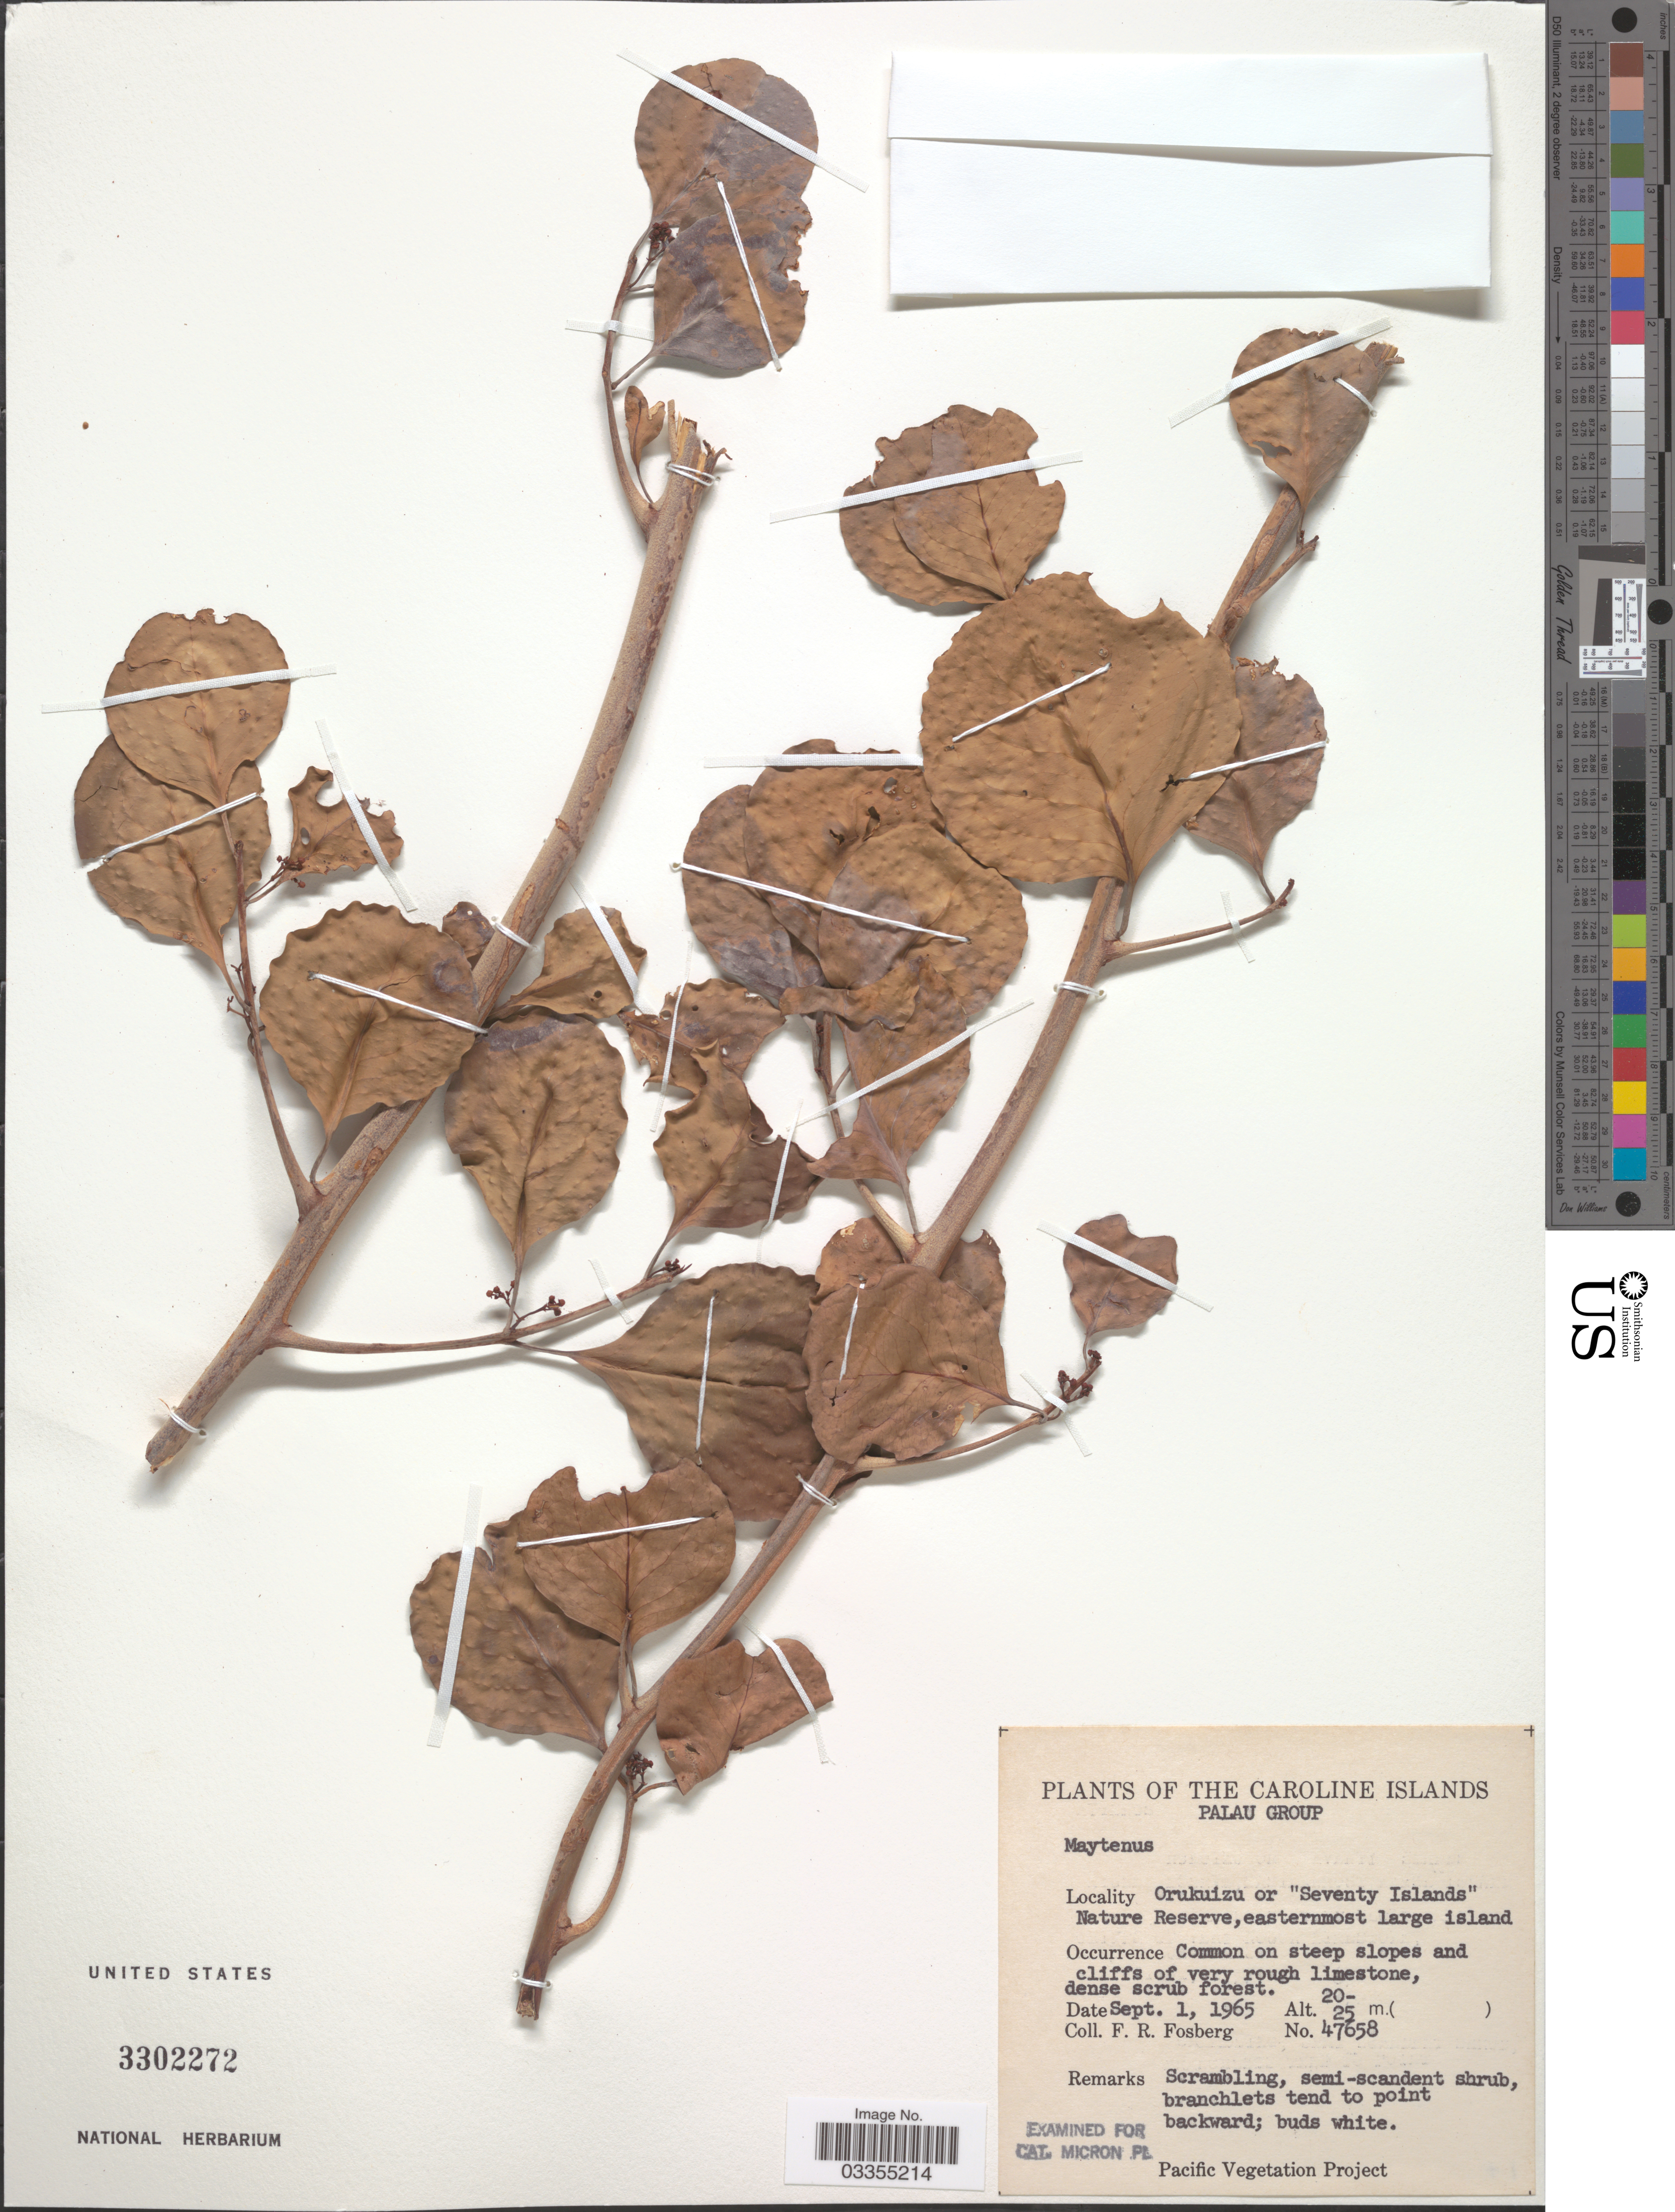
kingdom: Plantae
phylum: Tracheophyta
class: Magnoliopsida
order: Celastrales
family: Celastraceae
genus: Gymnosporia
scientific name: Gymnosporia sp.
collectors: F. R. Fosberg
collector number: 47658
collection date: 1965-09-01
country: Palau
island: Ngerukeuid [Orukuizu]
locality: The Caroline Islands. Palau Group. Orukuizu or "Seventy Islands" Nature Reserve, easternmost large island.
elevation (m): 20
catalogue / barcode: US 3302272